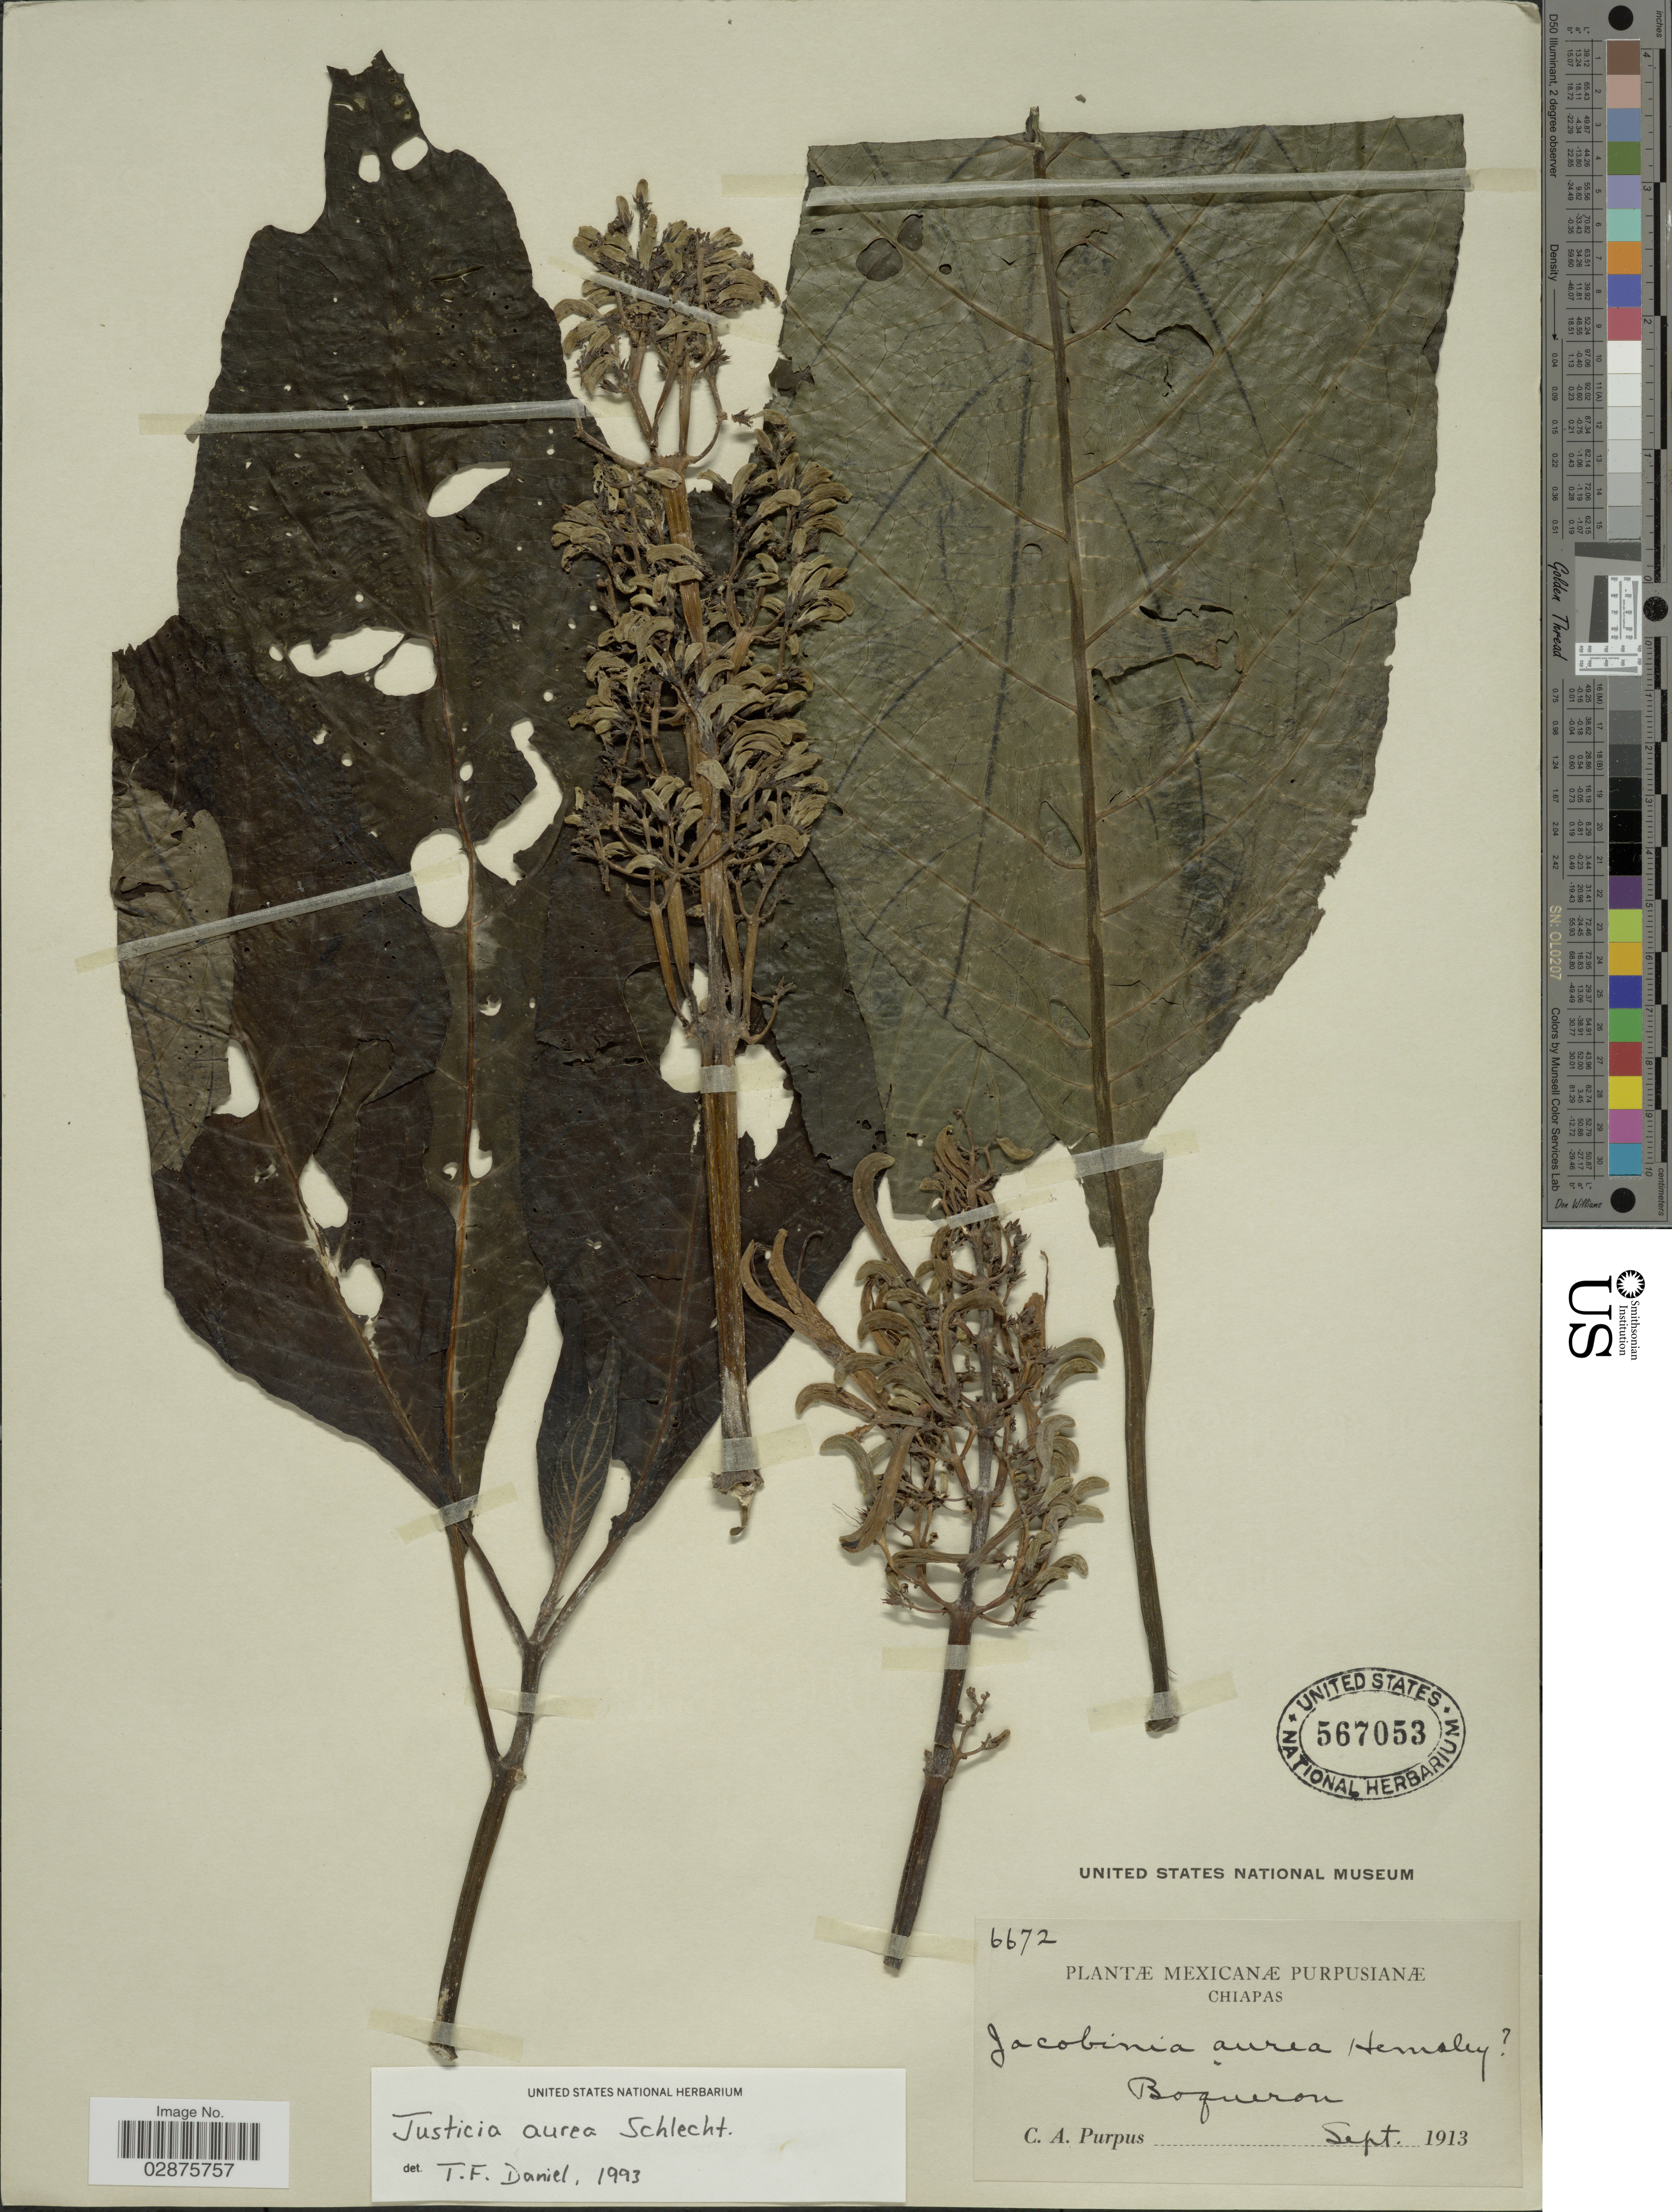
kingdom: Plantae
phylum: Tracheophyta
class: Magnoliopsida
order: Lamiales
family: Acanthaceae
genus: Justicia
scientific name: Justicia aurea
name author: Schltdl.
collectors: C. A. Purpus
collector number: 6672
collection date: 1913-09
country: Mexico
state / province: Chiapas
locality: Boqueron.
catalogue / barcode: US 567053